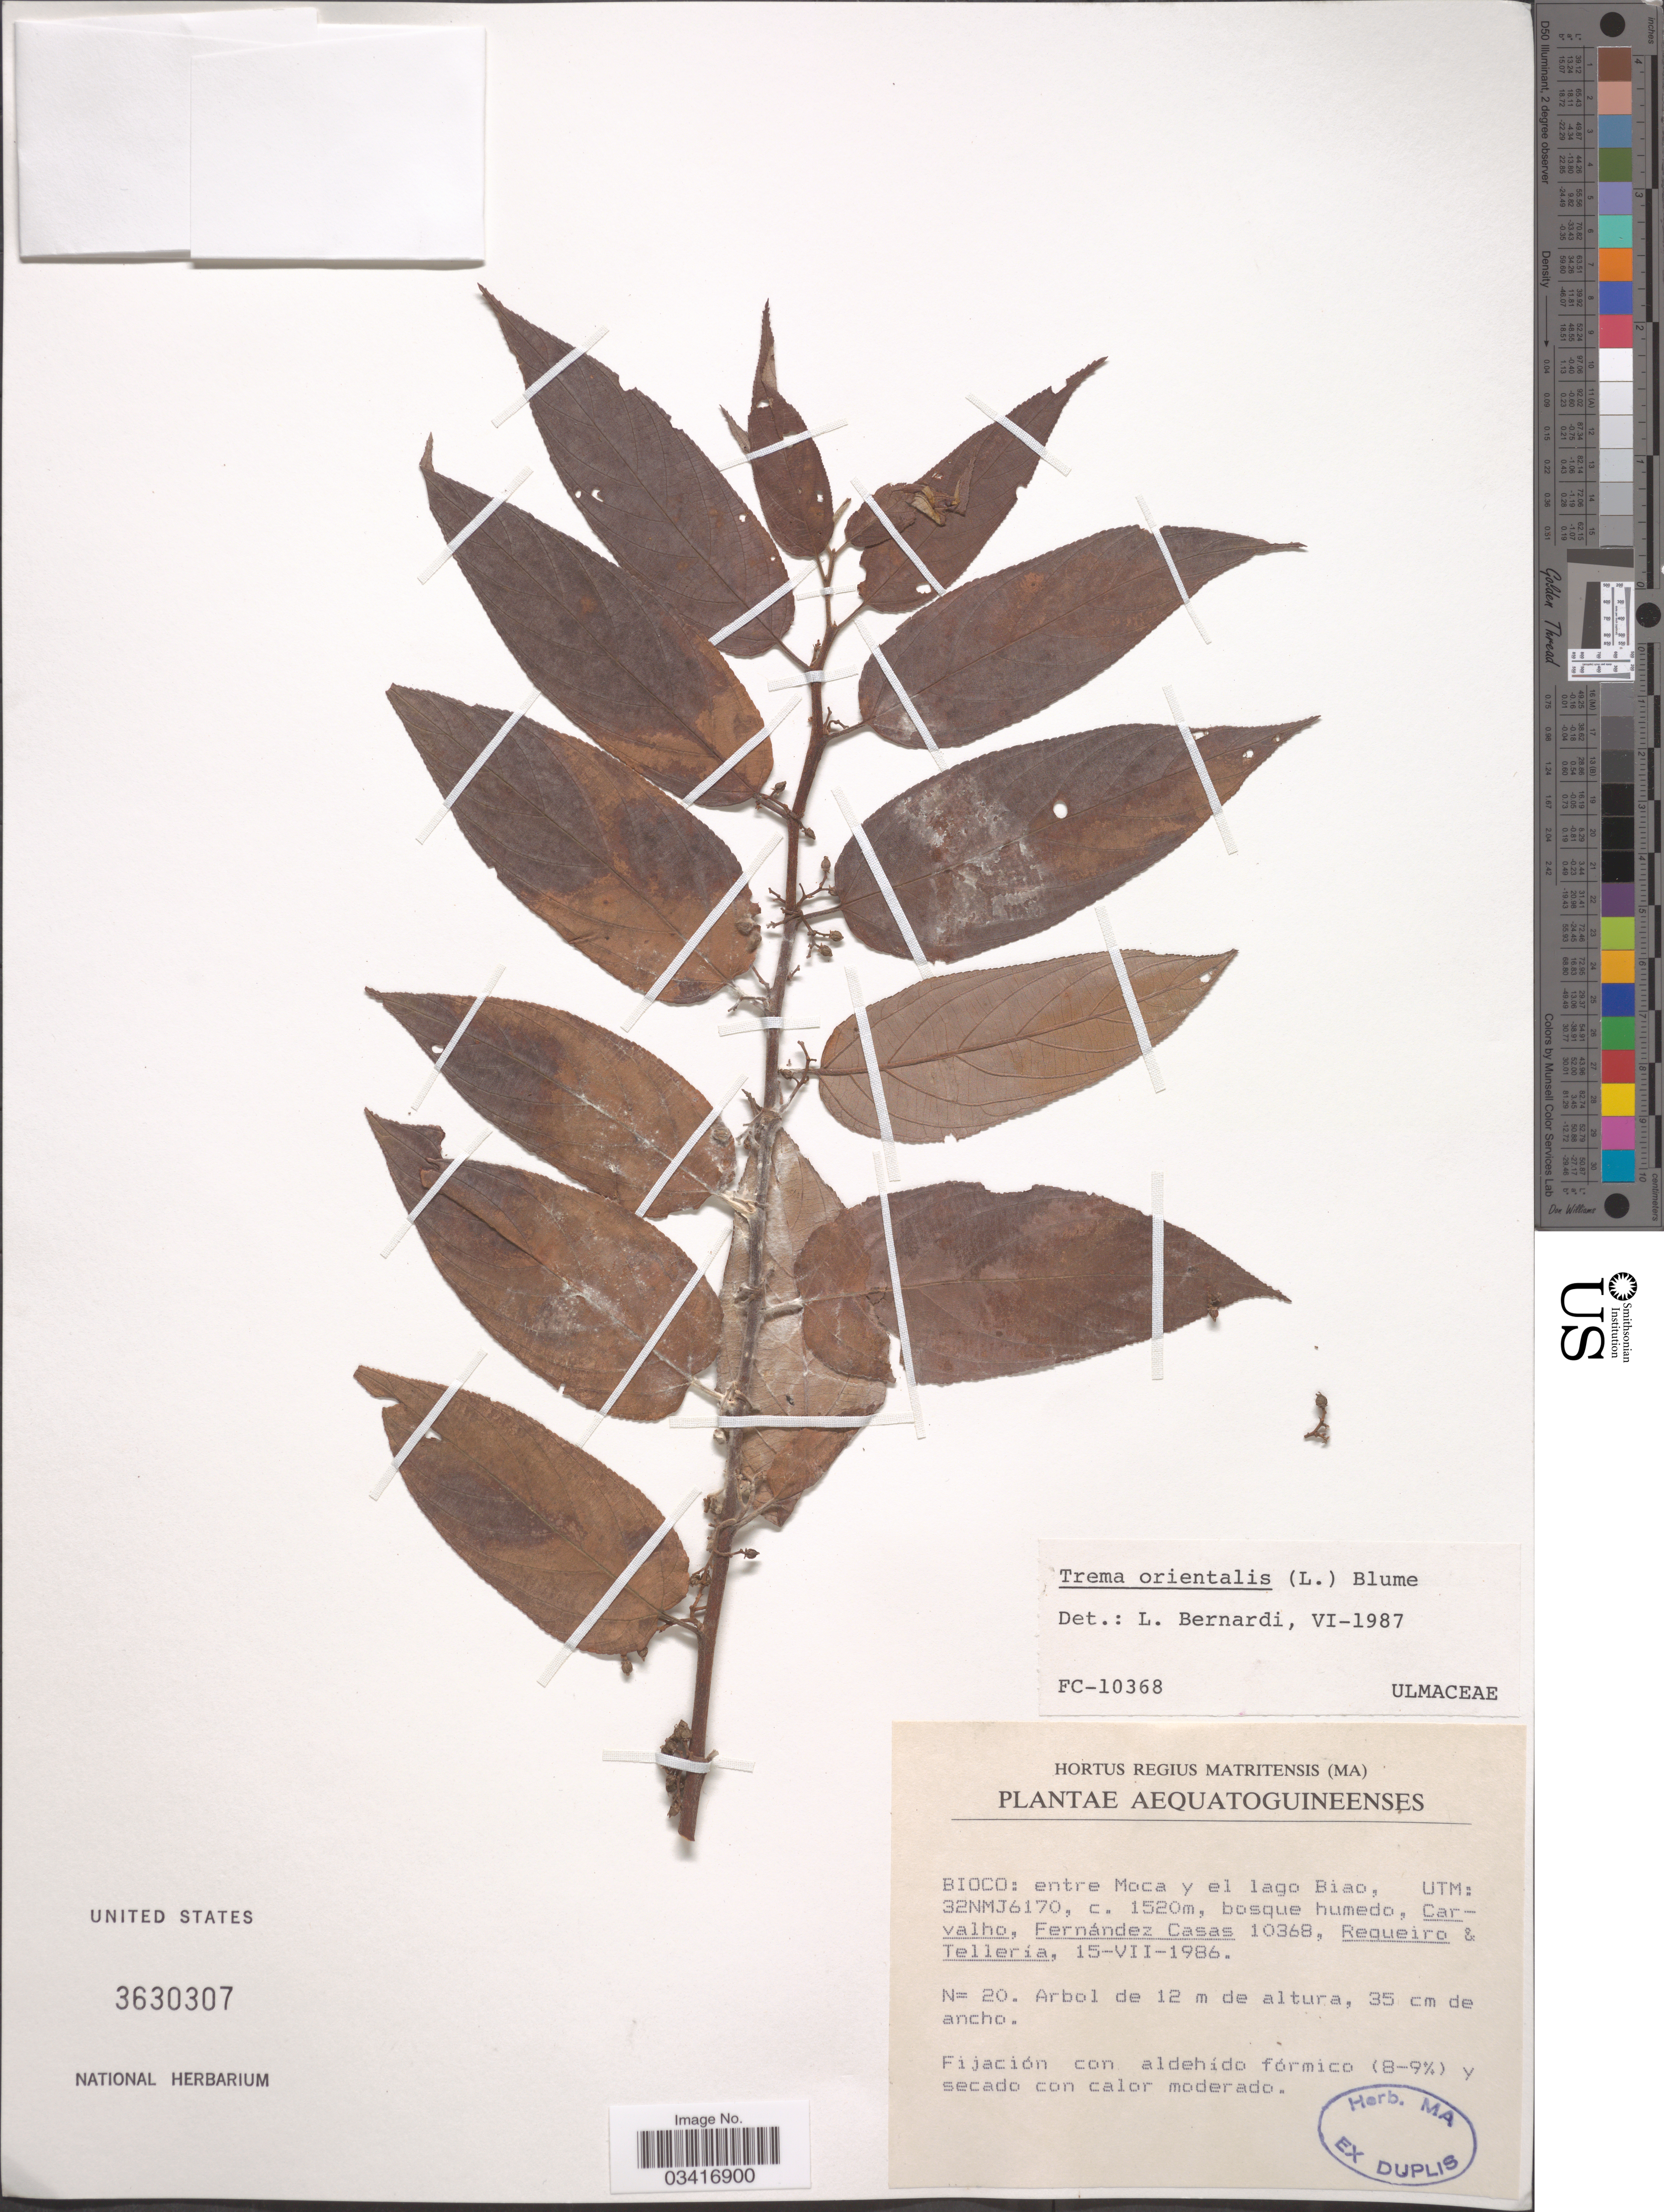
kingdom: Plantae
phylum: Tracheophyta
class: Magnoliopsida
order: Rosales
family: Cannabaceae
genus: Trema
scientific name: Trema orientale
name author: (L.) Blume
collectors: Carvalho, --, F. Casas, Requeiro, -- & -. Telleria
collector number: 10368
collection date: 1986-07-15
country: Equatorial Guinea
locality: Bioco: entre Moca y el lago Biao, UTM: 32NMJ6170.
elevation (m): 1520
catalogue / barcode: US 3630307